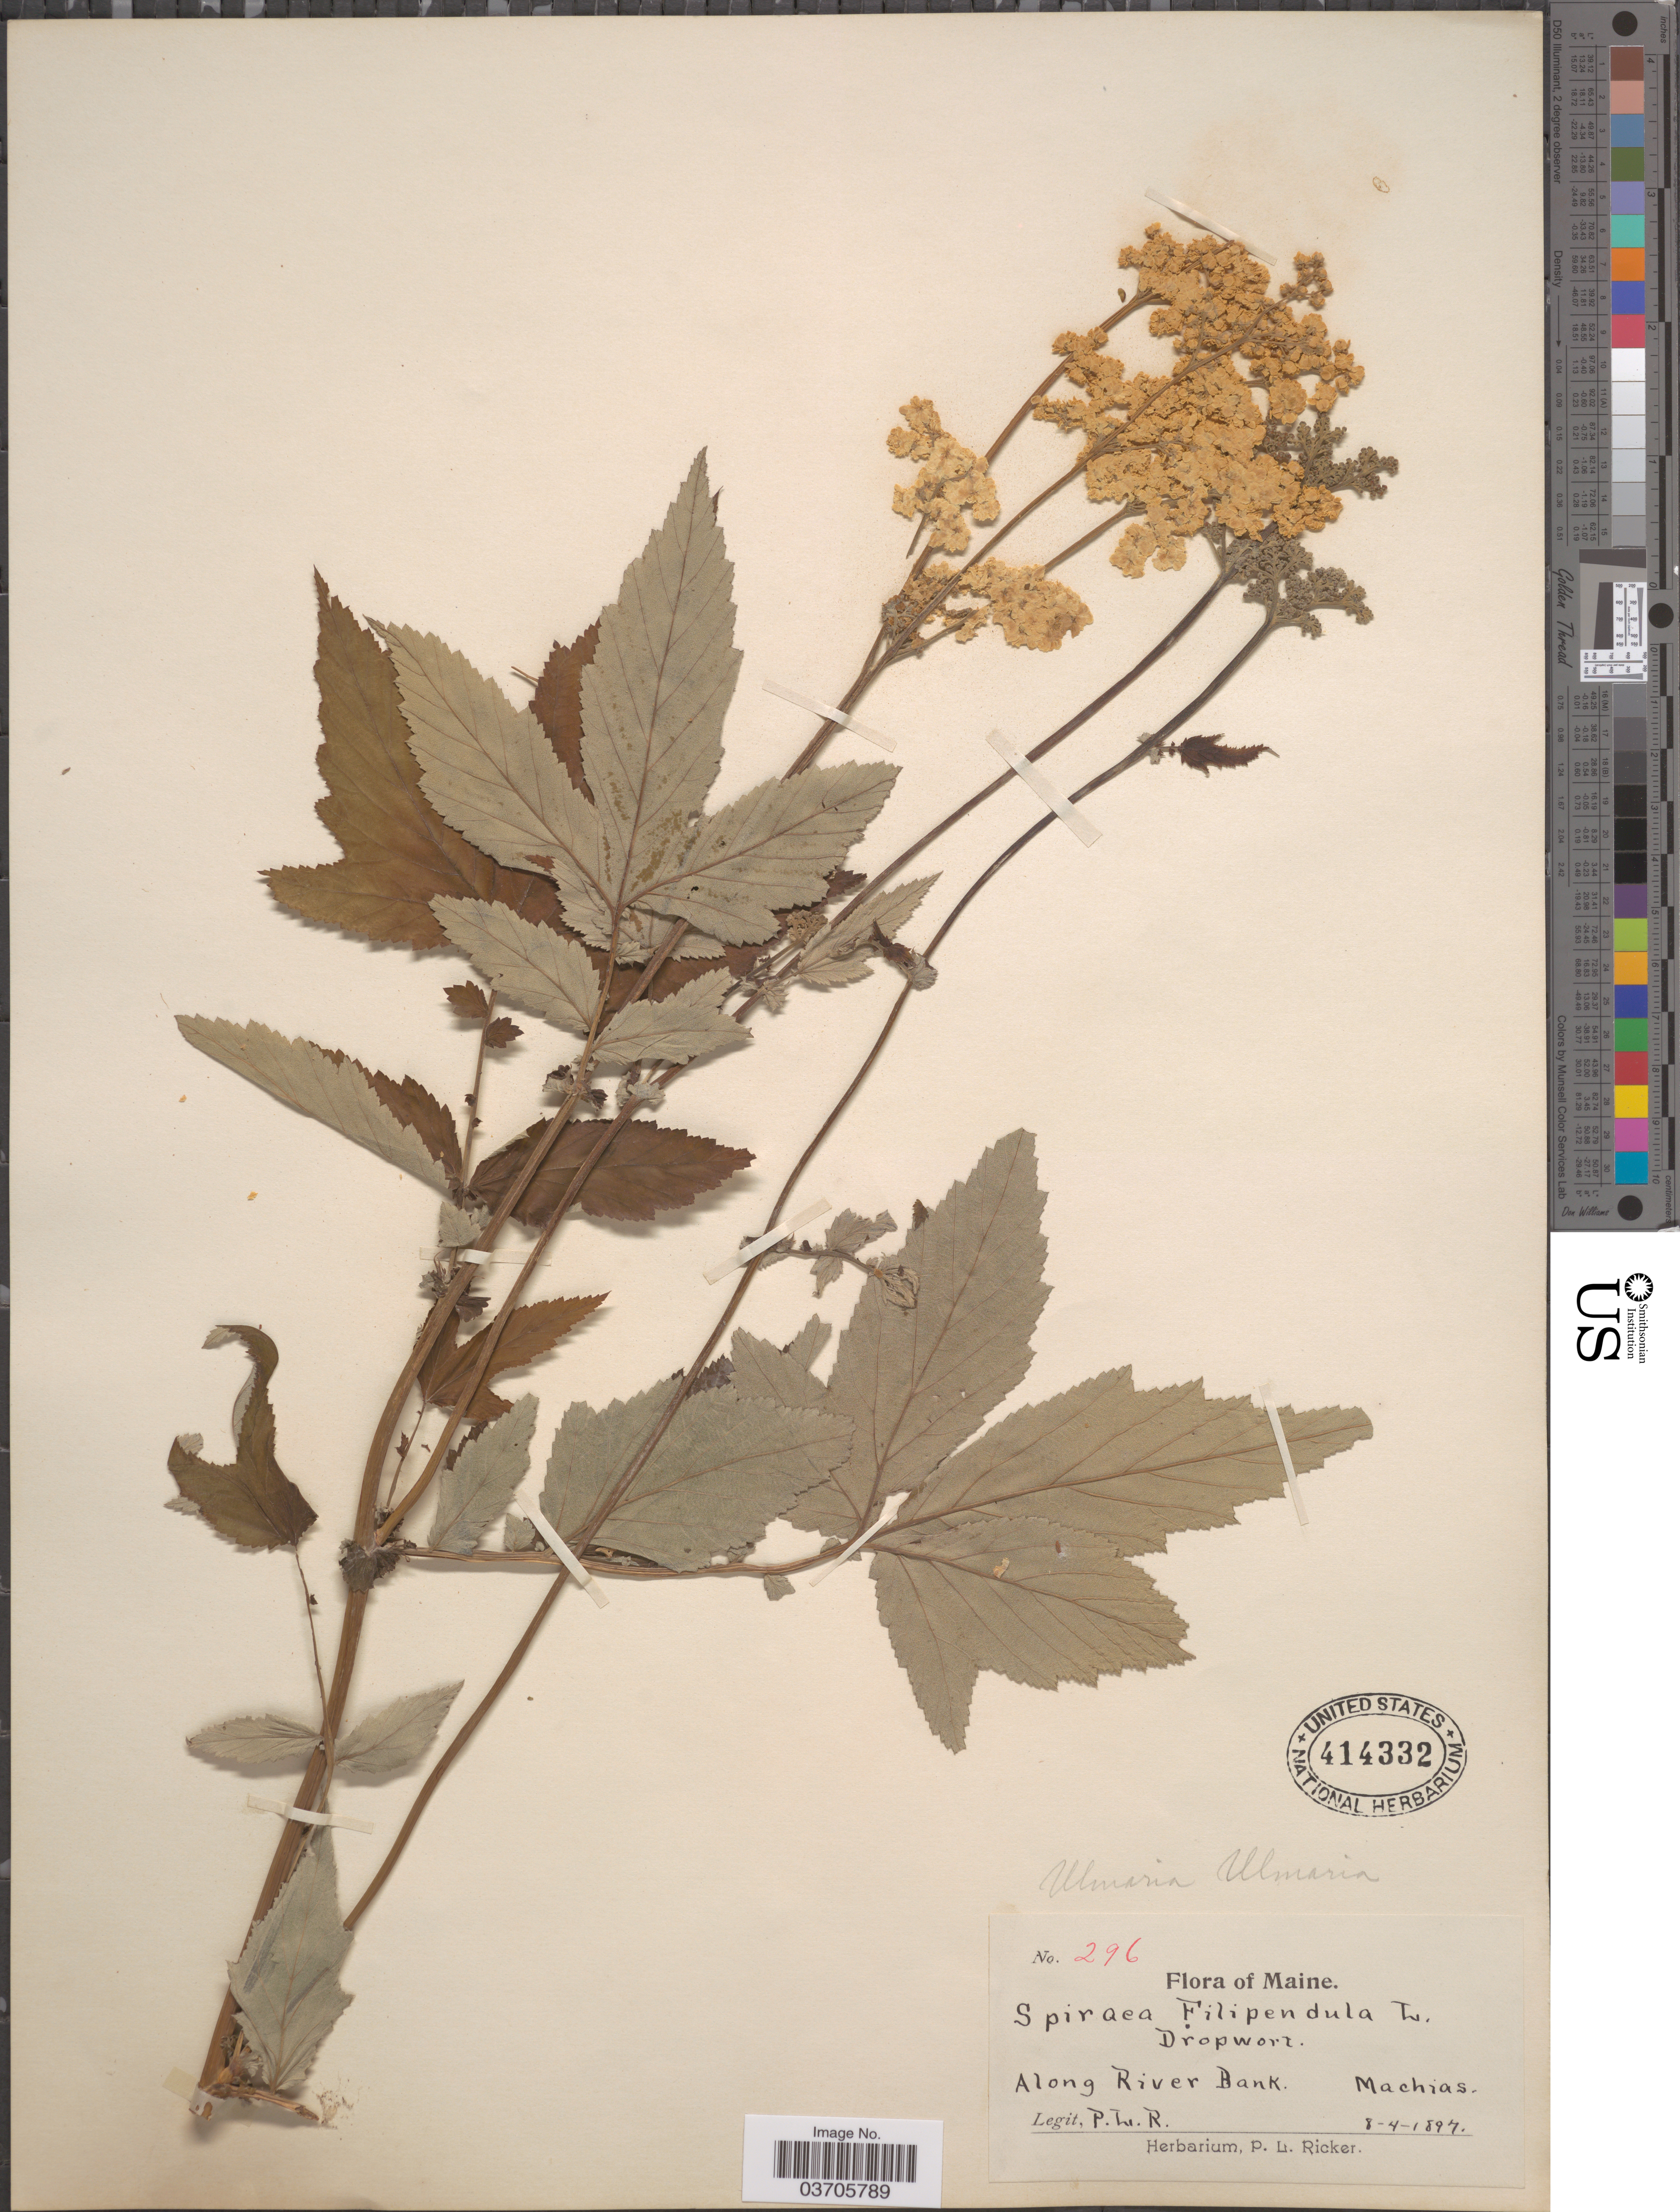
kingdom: Plantae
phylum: Tracheophyta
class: Magnoliopsida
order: Rosales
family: Rosaceae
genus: Filipendula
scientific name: Filipendula ulmaria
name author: (L.) Maxim.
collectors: P. Ricker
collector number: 296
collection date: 1894-08-04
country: United States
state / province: Maine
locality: Along River Bank. Machias.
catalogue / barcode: US 414332